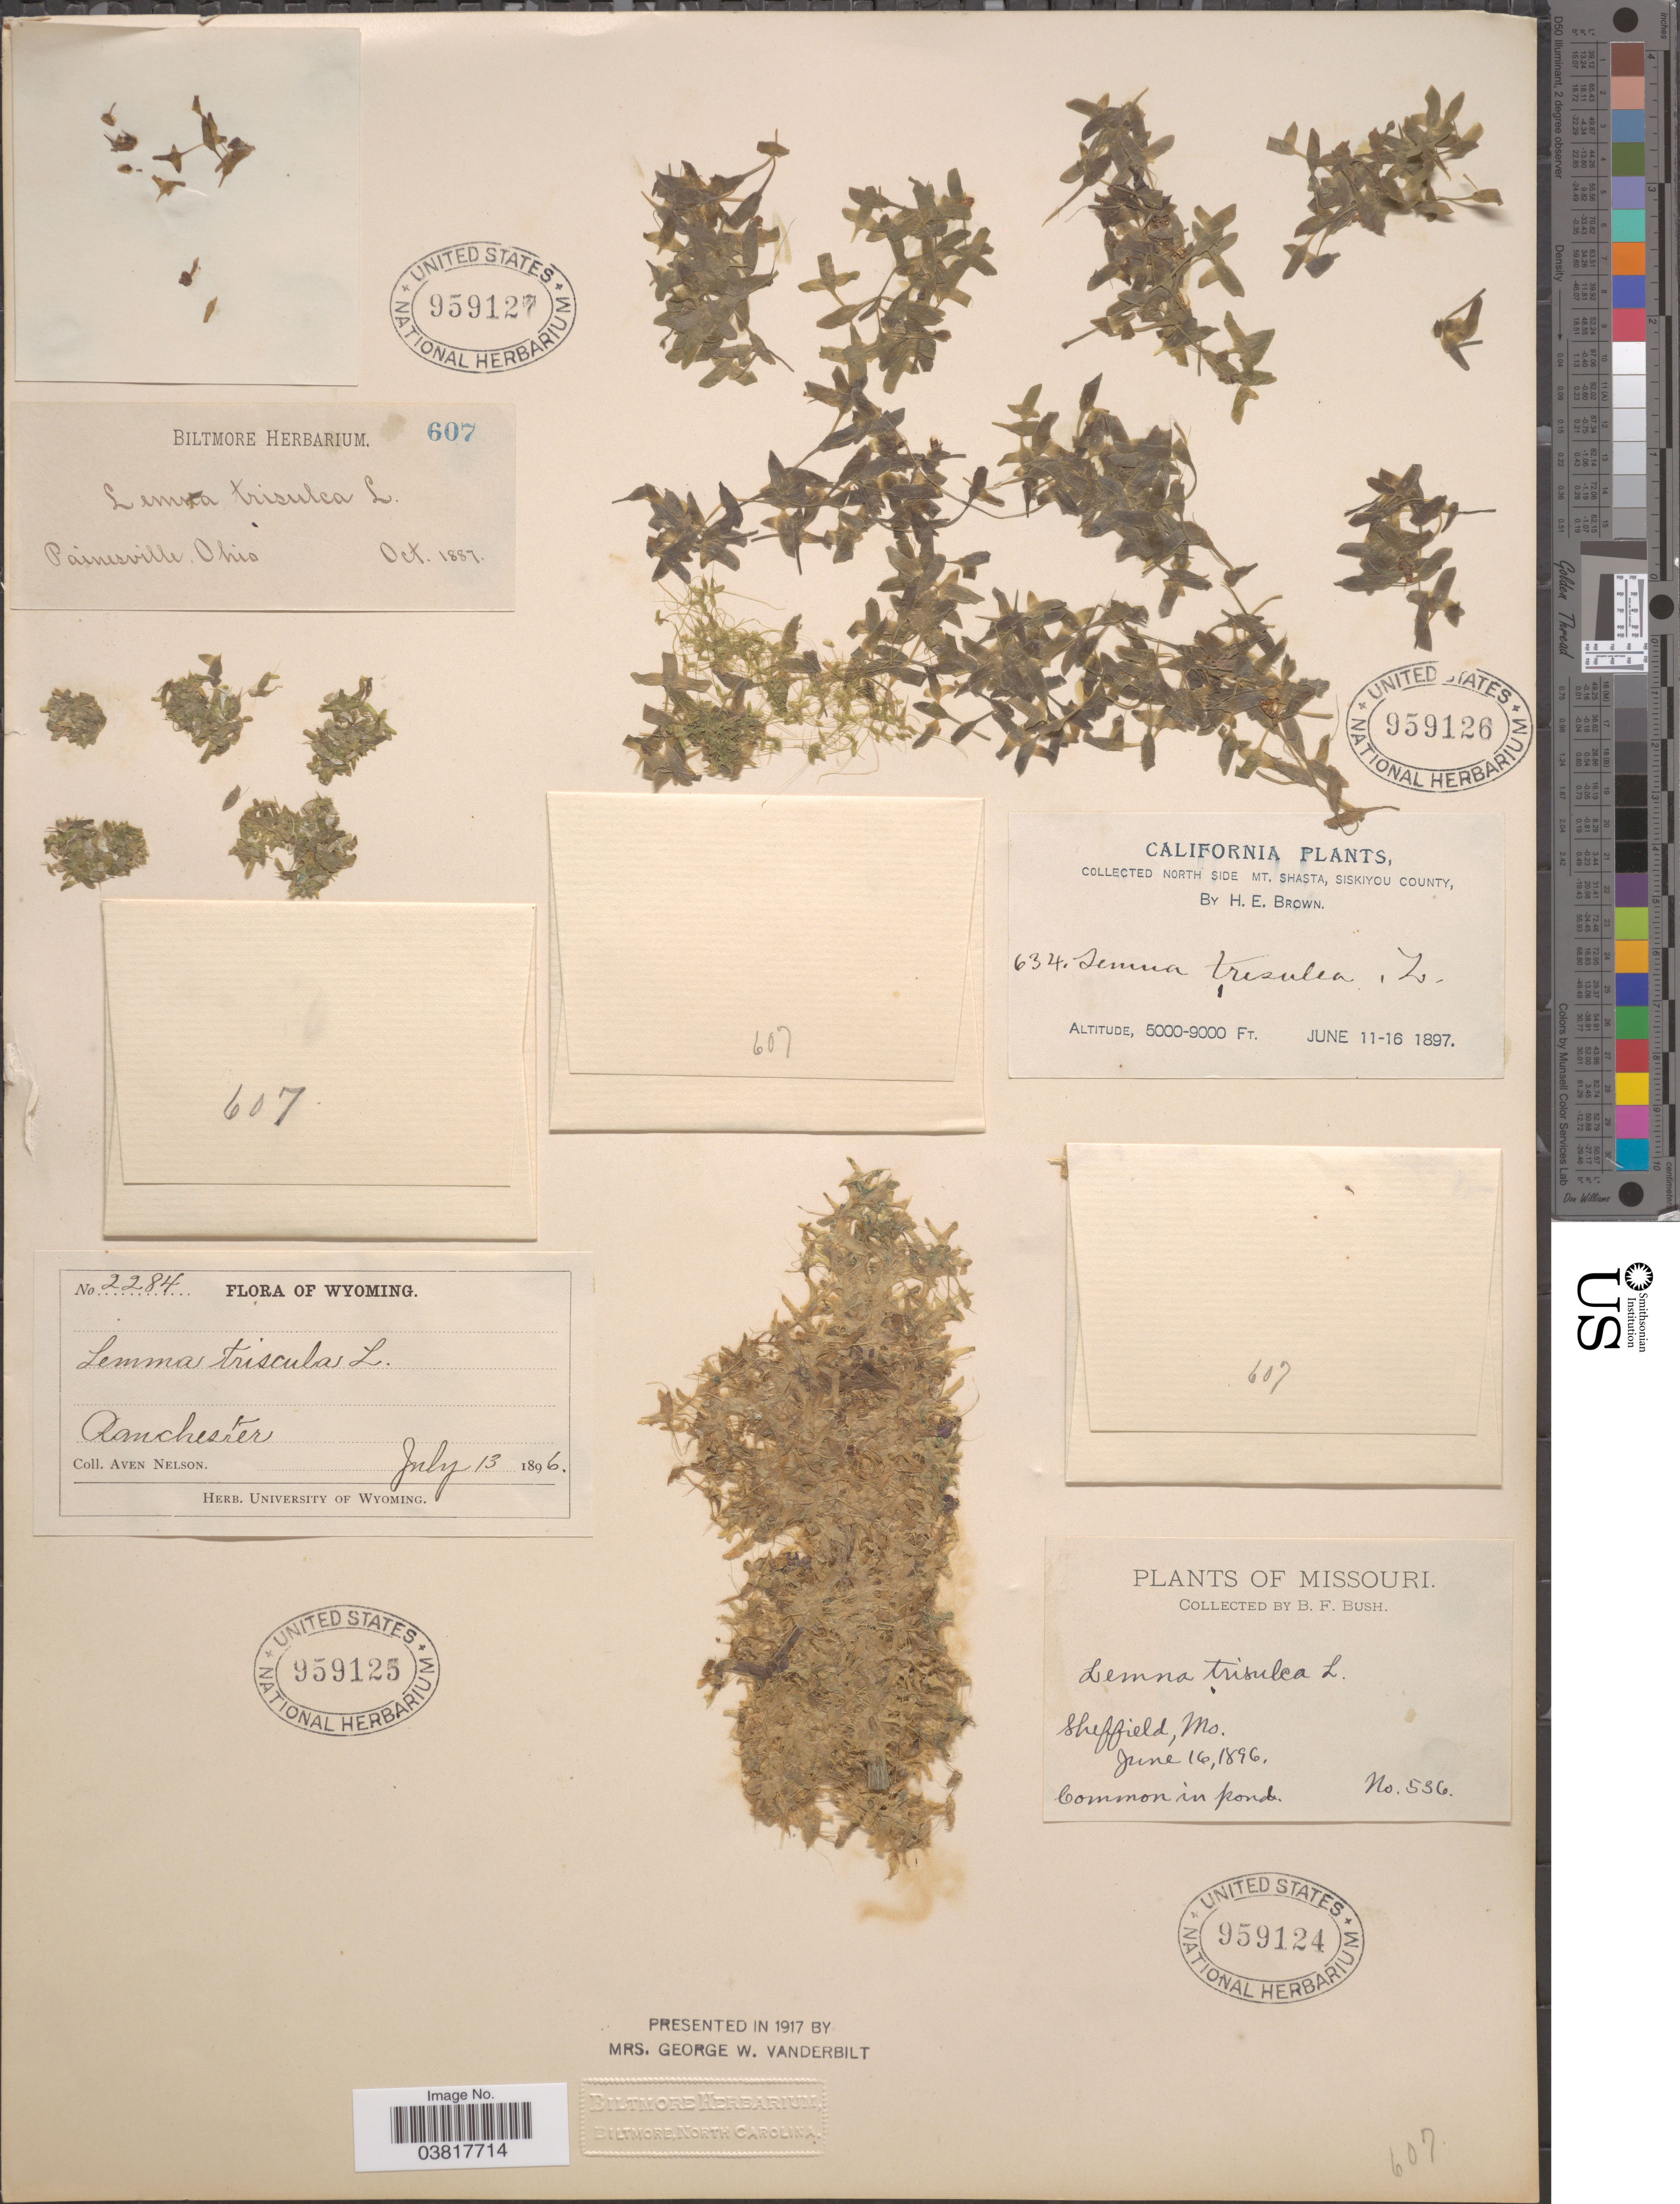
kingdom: Plantae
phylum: Tracheophyta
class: Liliopsida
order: Alismatales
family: Araceae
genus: Lemna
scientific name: Lemna trisulca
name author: L.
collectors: H. E. Brown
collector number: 634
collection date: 1897-06-11/1897-06-16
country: United States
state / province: California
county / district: Siskiyou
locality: North side Mt. Shasta, Siskiyou County.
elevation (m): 1524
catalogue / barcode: US 959126-2